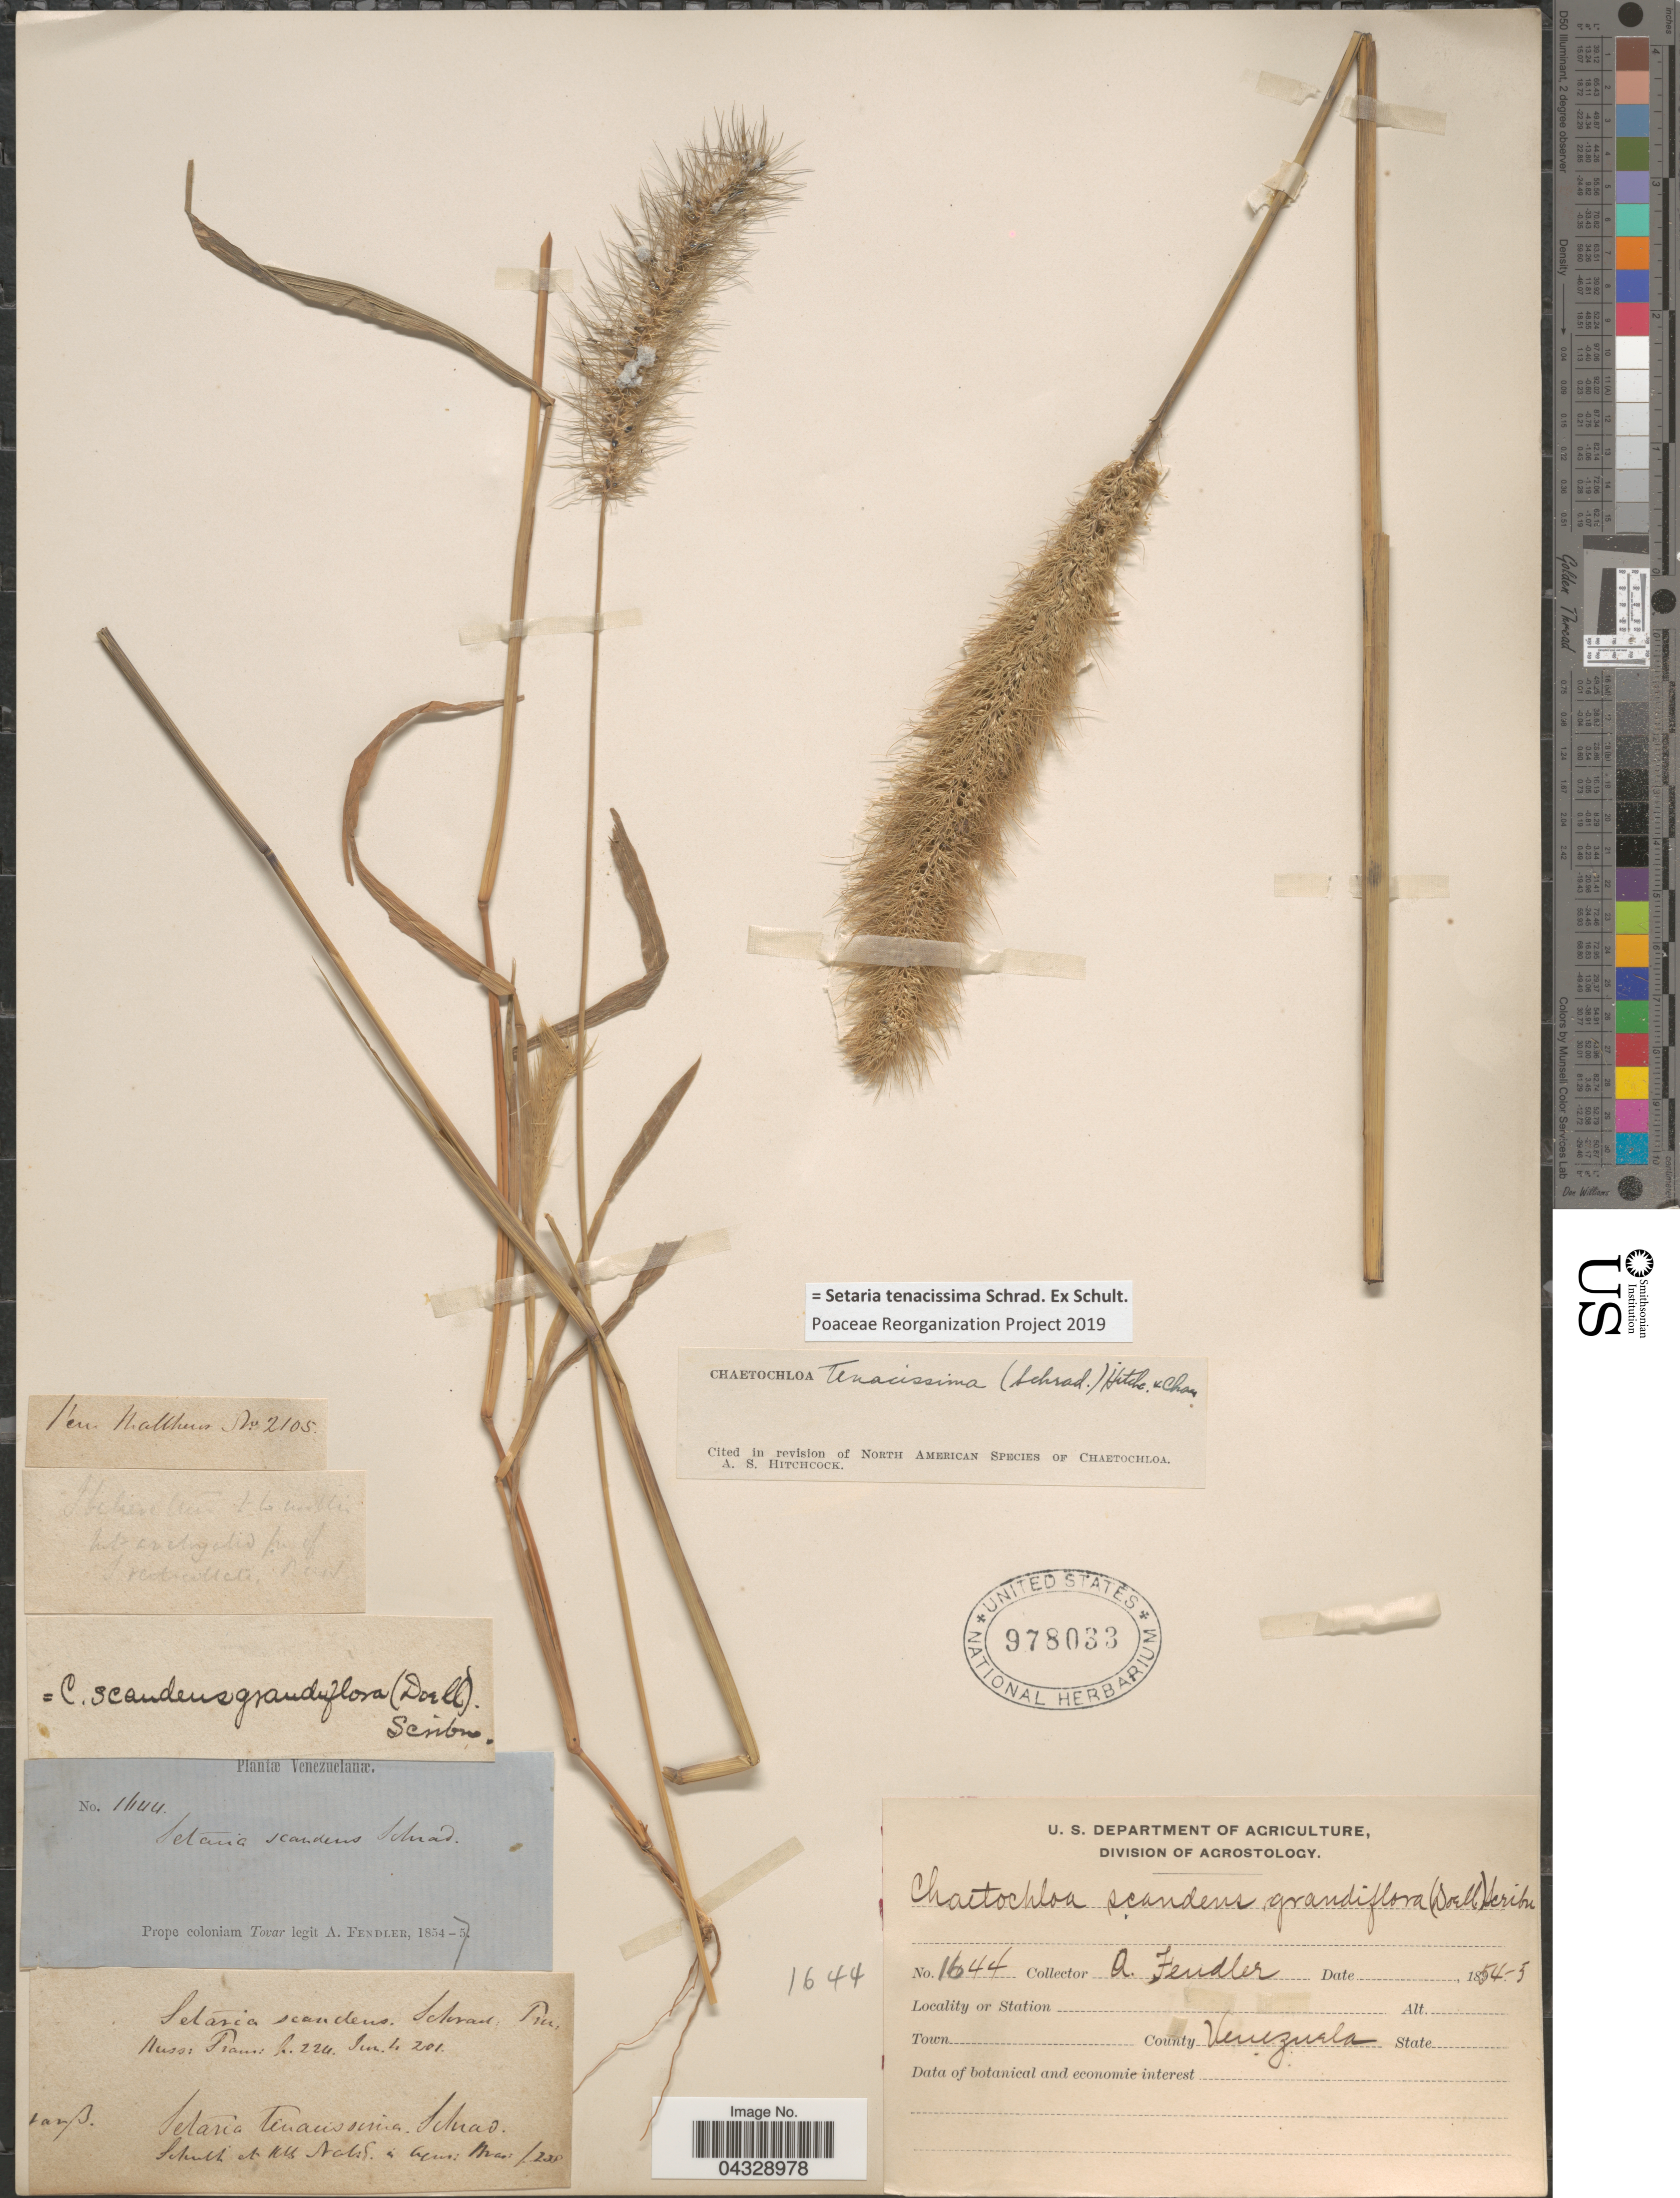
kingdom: Plantae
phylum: Tracheophyta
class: Liliopsida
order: Poales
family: Poaceae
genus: Setaria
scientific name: Setaria tenacissima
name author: Schrad. ex Schult.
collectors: A. Fendler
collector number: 1644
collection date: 1854/1857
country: Venezuela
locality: Prope coloniam Tovar.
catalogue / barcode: US 978033